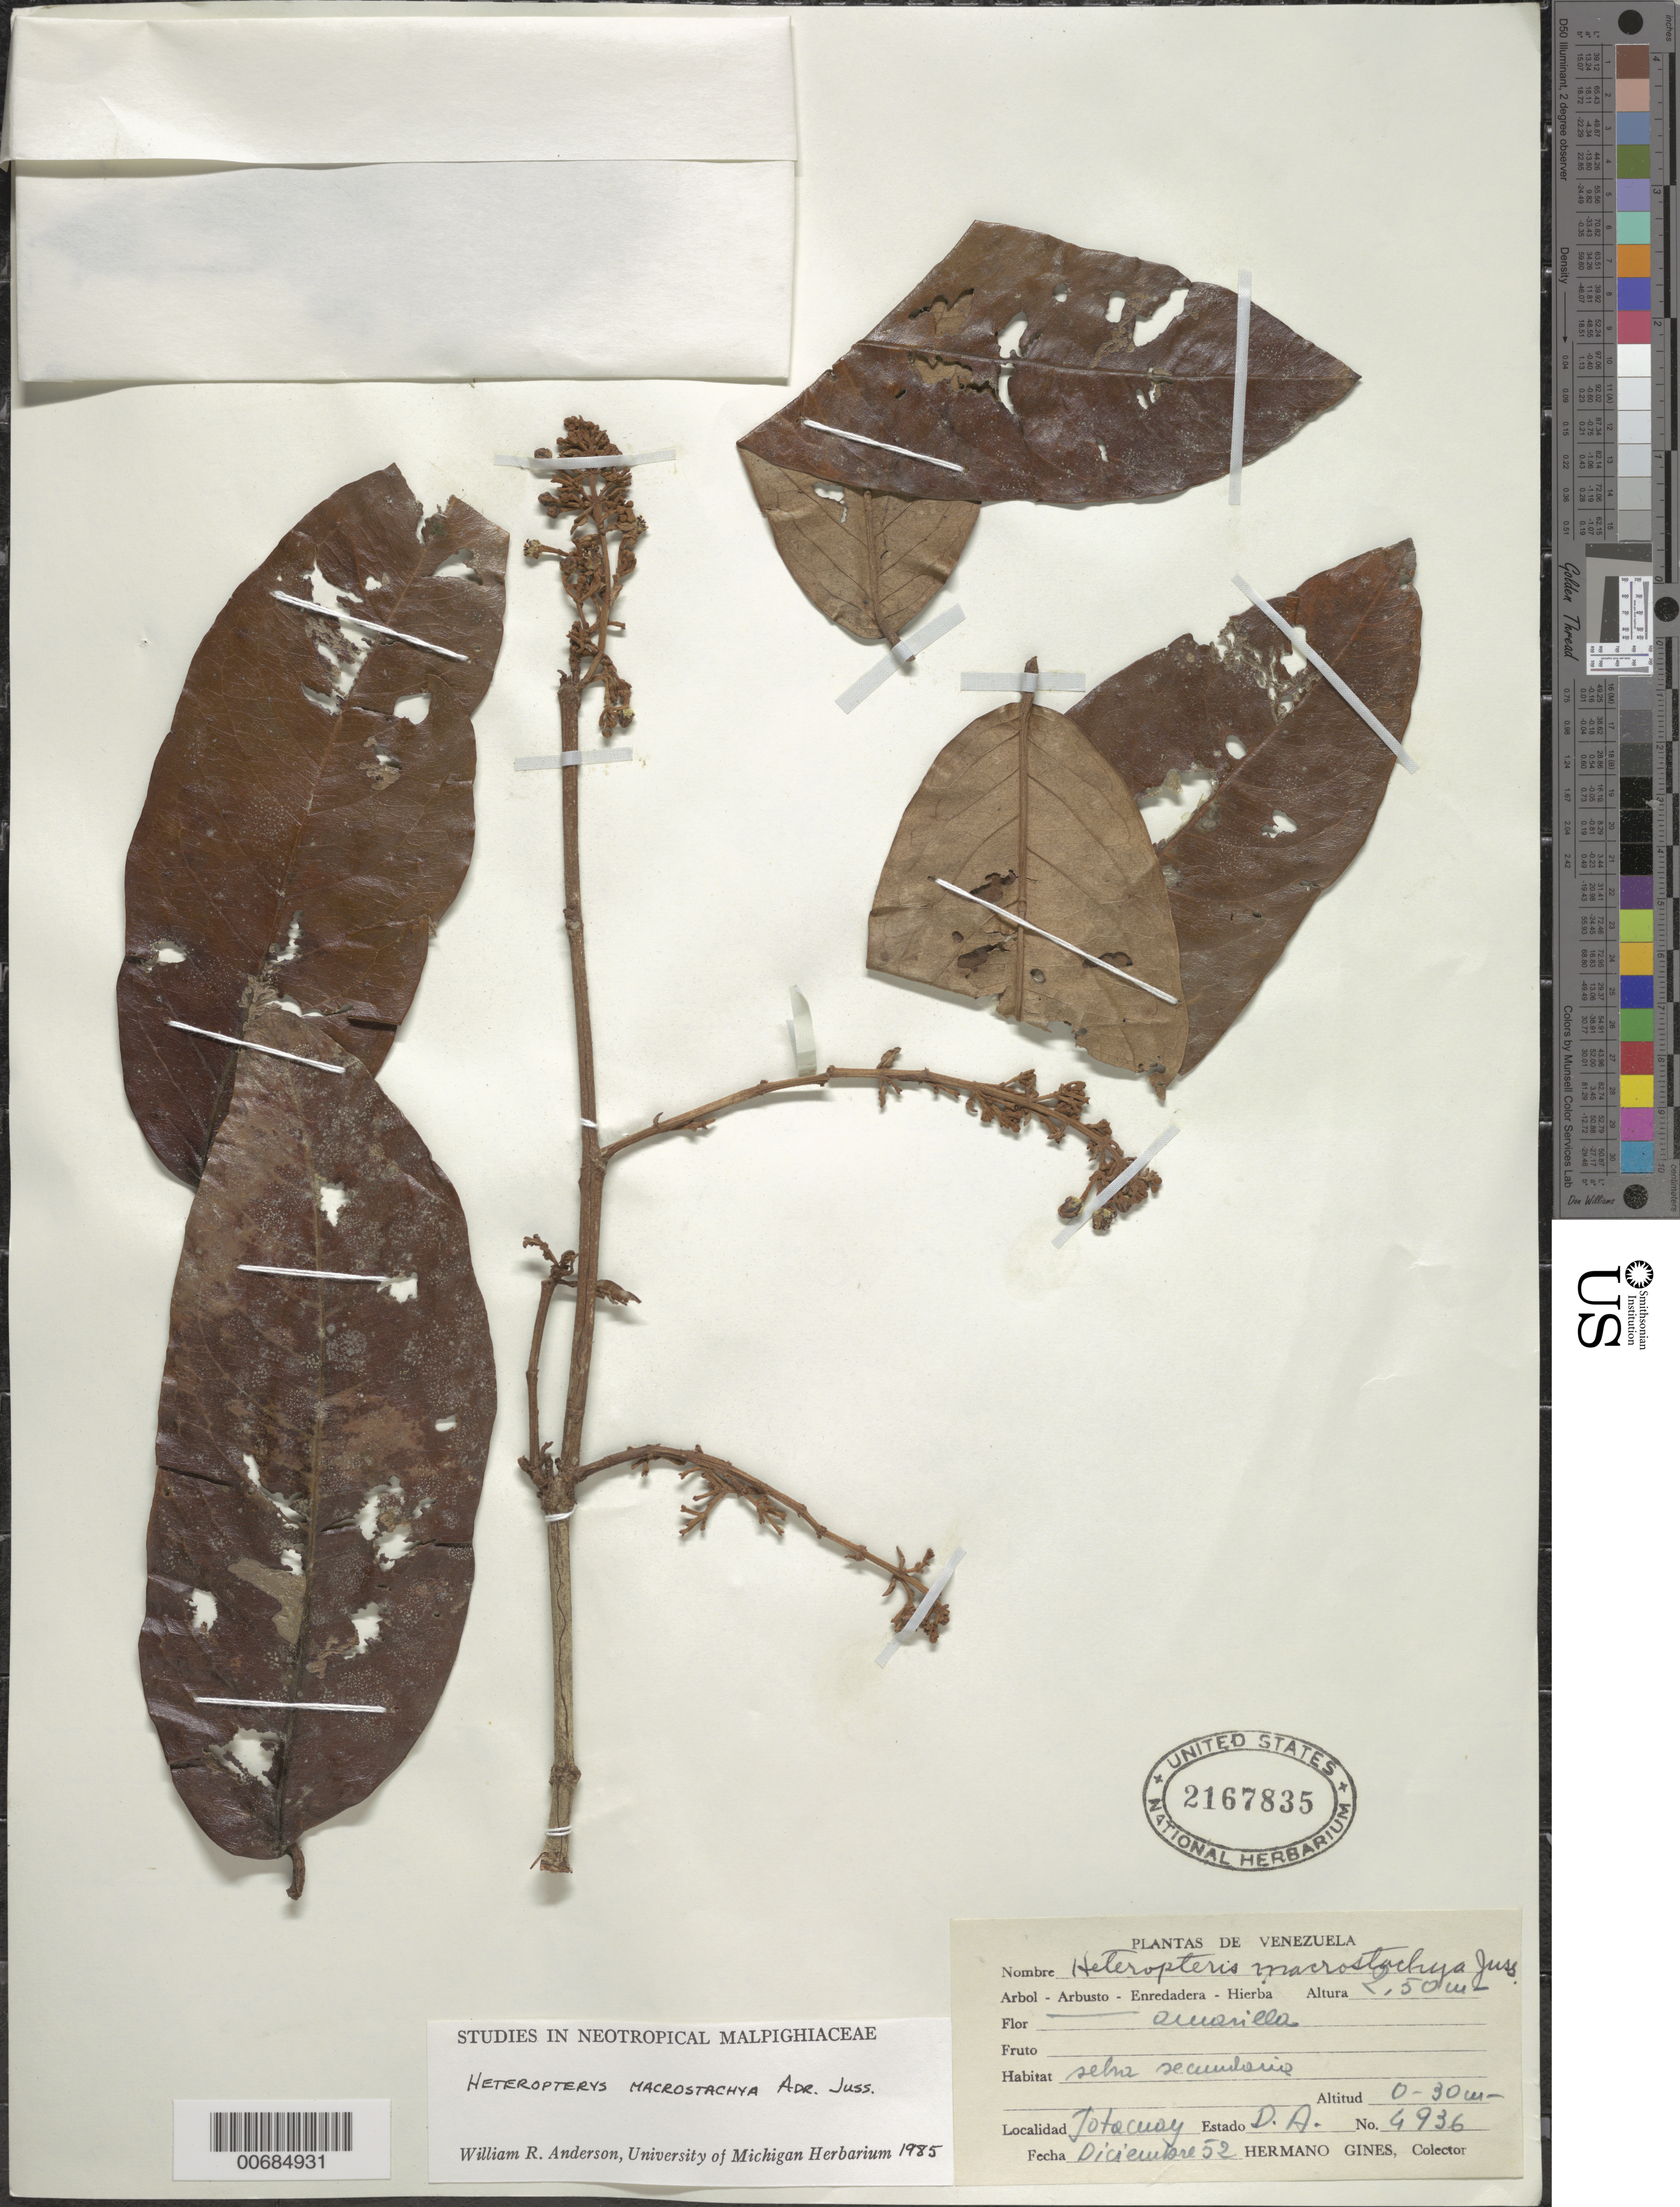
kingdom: Plantae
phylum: Tracheophyta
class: Magnoliopsida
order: Malpighiales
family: Malpighiaceae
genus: Heteropterys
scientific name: Heteropterys macrostachya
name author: A. Juss.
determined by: Anderson, W. R., (MICH), University of Michigan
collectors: H. Gines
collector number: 4936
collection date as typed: Dec-52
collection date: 1952-12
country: Venezuela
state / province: Delta Amacuro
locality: Jotacuay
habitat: Secondary forest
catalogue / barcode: US 2167835